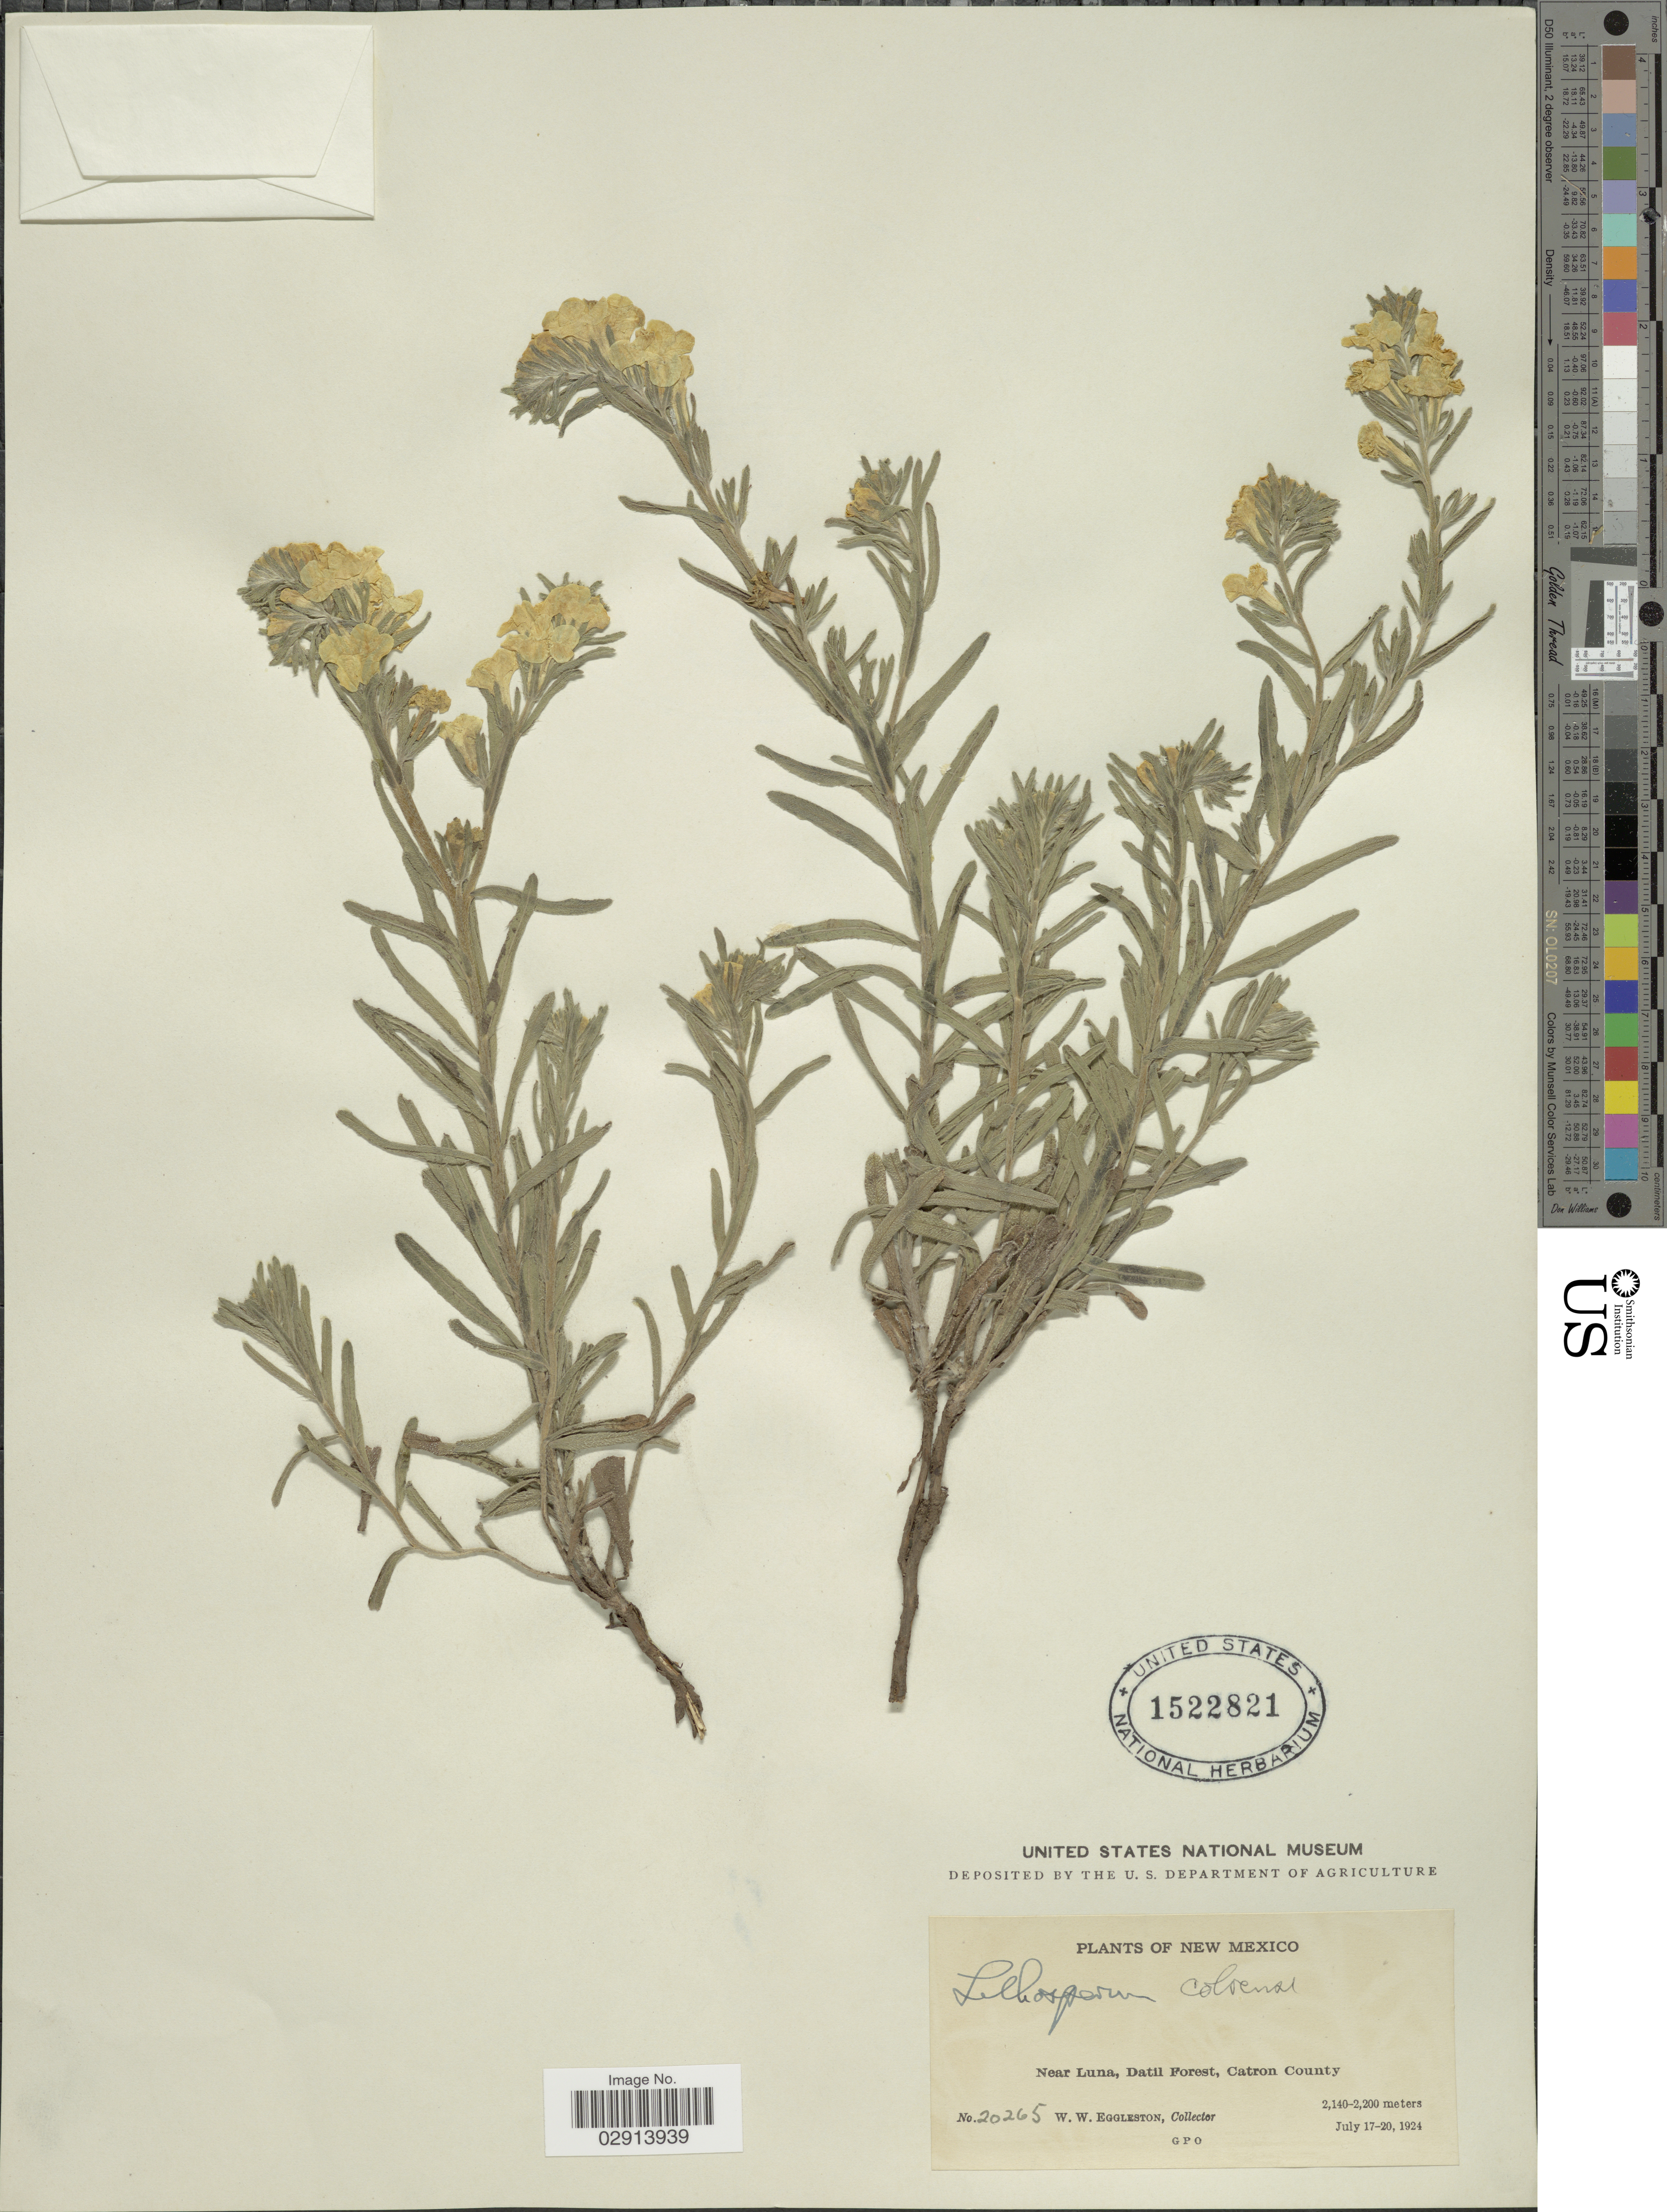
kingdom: Plantae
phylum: Tracheophyta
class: Magnoliopsida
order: Boraginales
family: Boraginaceae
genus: Lithospermum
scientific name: Lithospermum cobrense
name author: Greene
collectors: W. W. Eggleston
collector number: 20265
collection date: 1924-07-17/1924-07-20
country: United States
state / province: New Mexico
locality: Near Luna, Datil Forest, Catron County.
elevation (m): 2140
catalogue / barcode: US 1522821